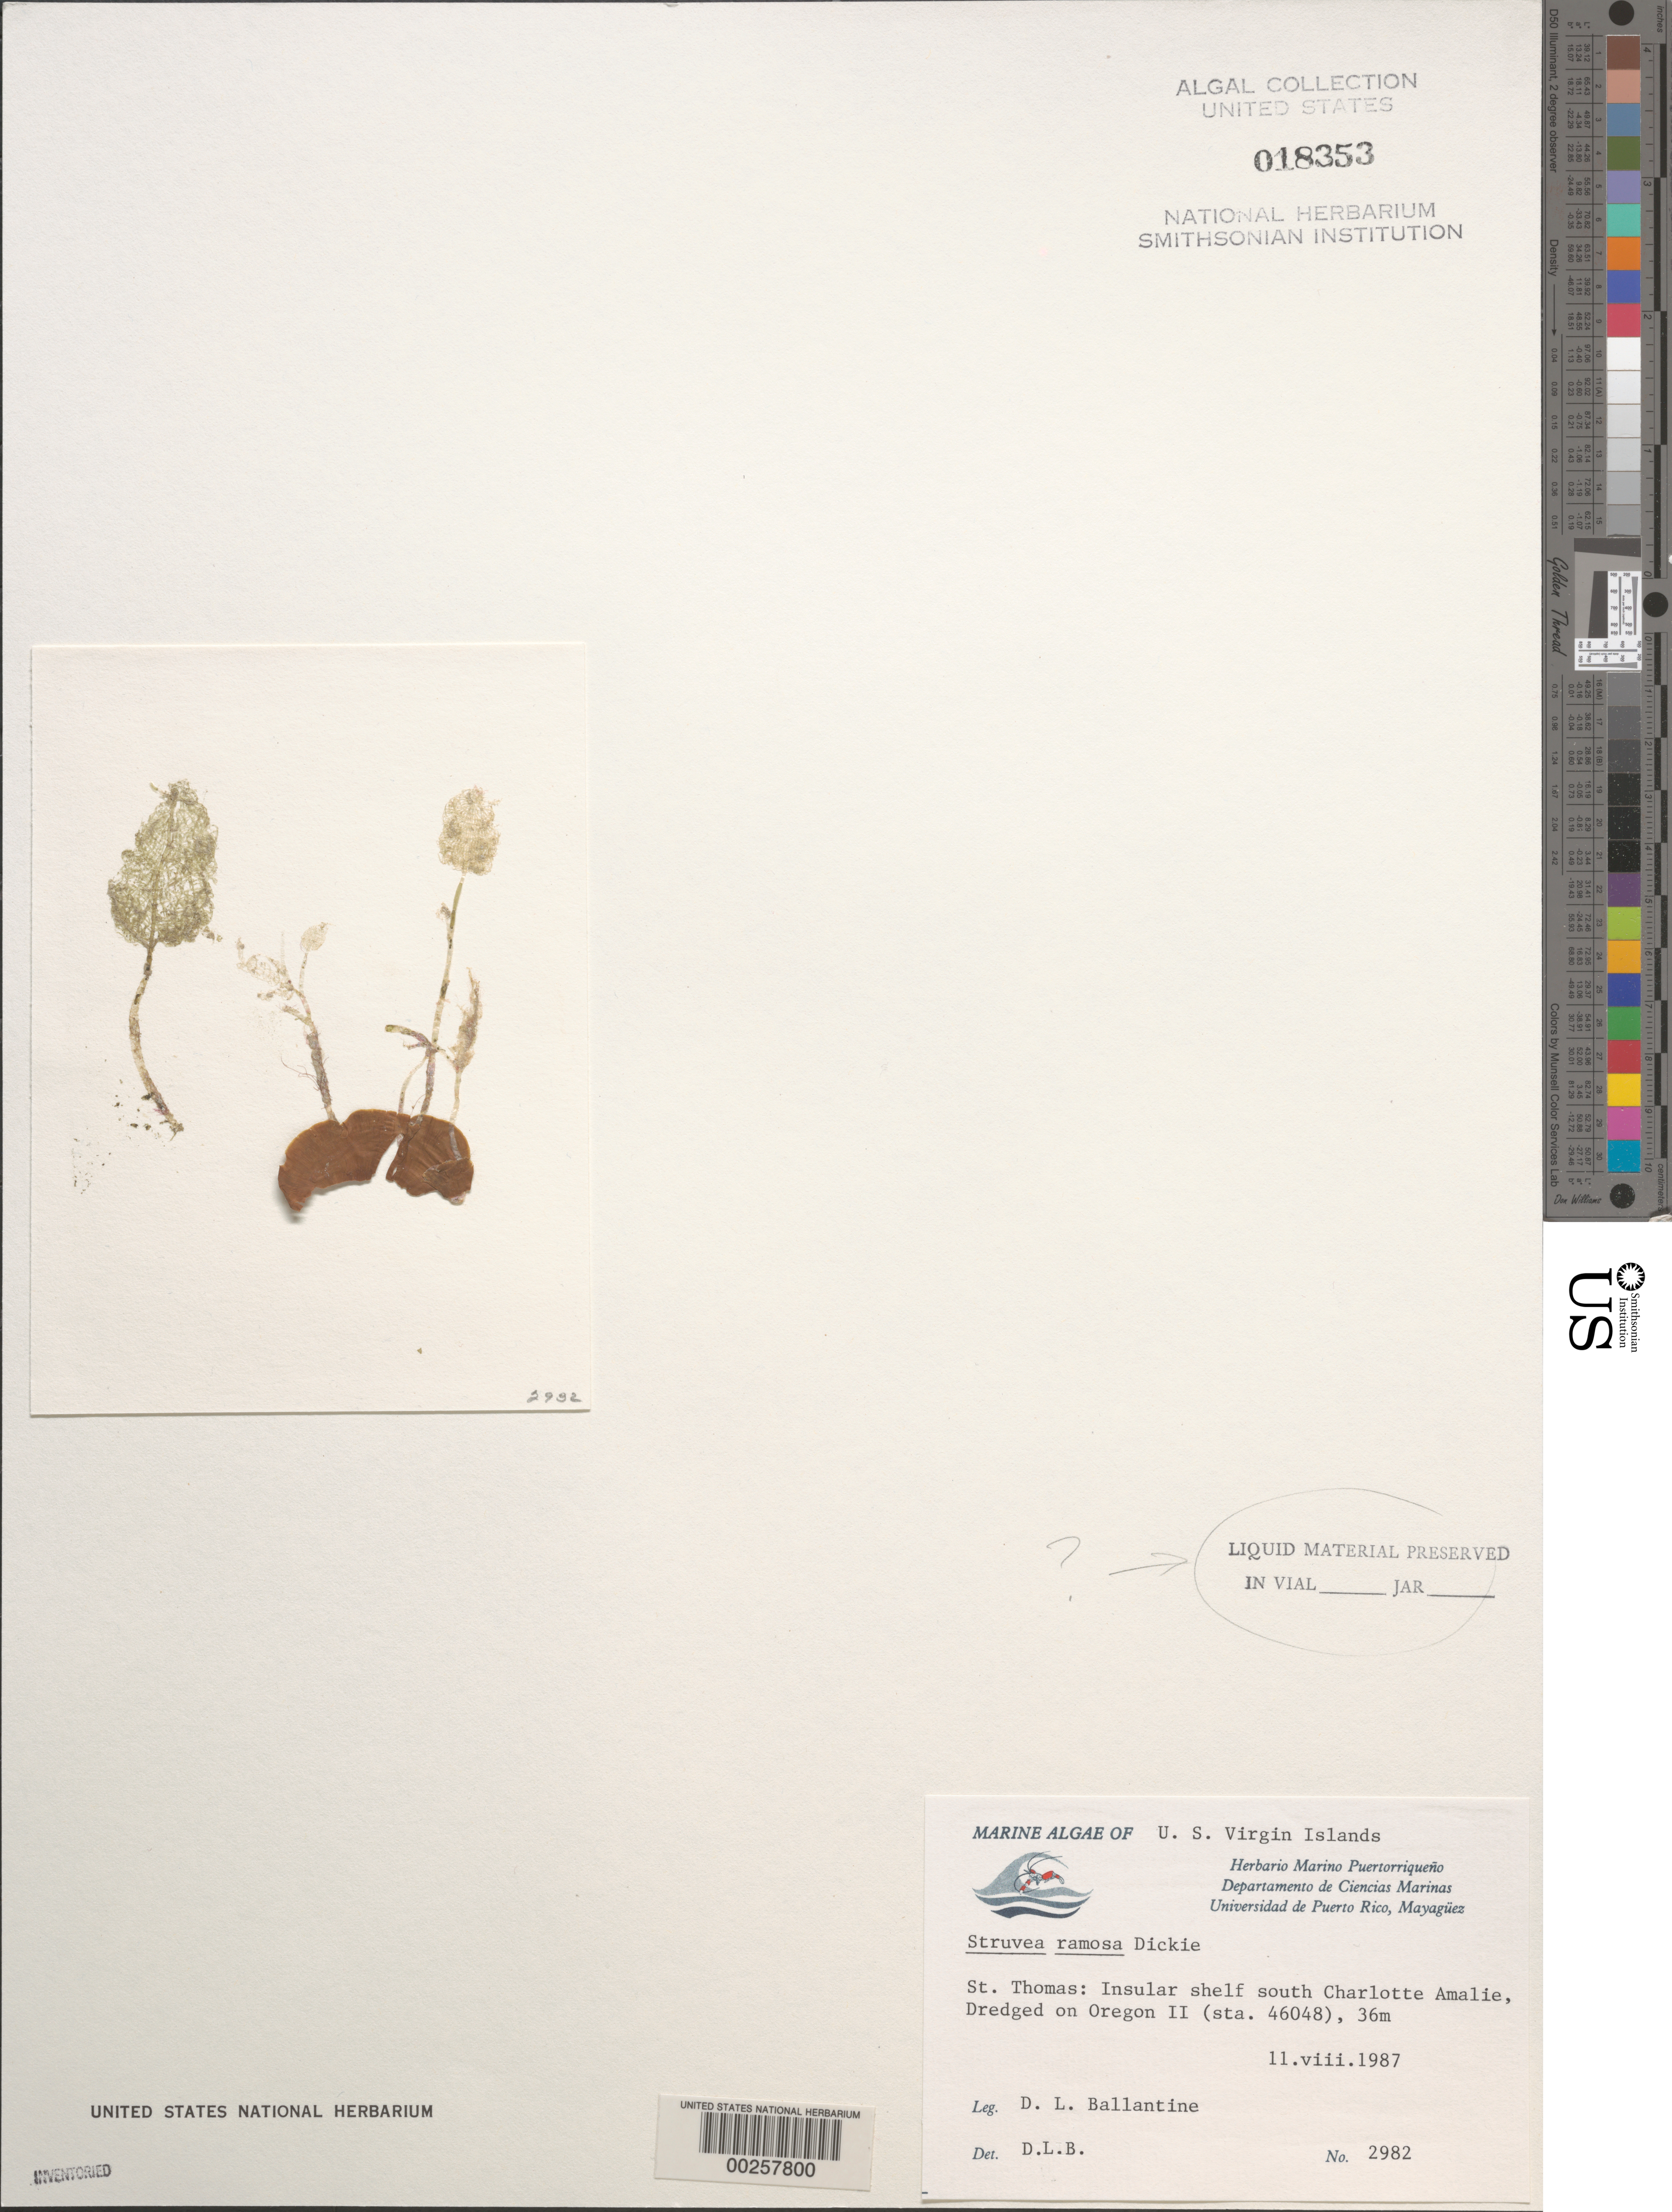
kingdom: Plantae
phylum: Chlorophyta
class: Ulvophyceae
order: Siphonocladales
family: Boodleaceae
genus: Phyllodictyon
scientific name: Phyllodictyon pulcherrimum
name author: J.E. Gray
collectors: D.L. Ballantine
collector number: DLB 2982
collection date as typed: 11 Aug 1987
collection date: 1987-08-11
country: U.S. Virgin Islands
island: St. Thomas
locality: South of Charlotte Amalie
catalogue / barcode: US 18353